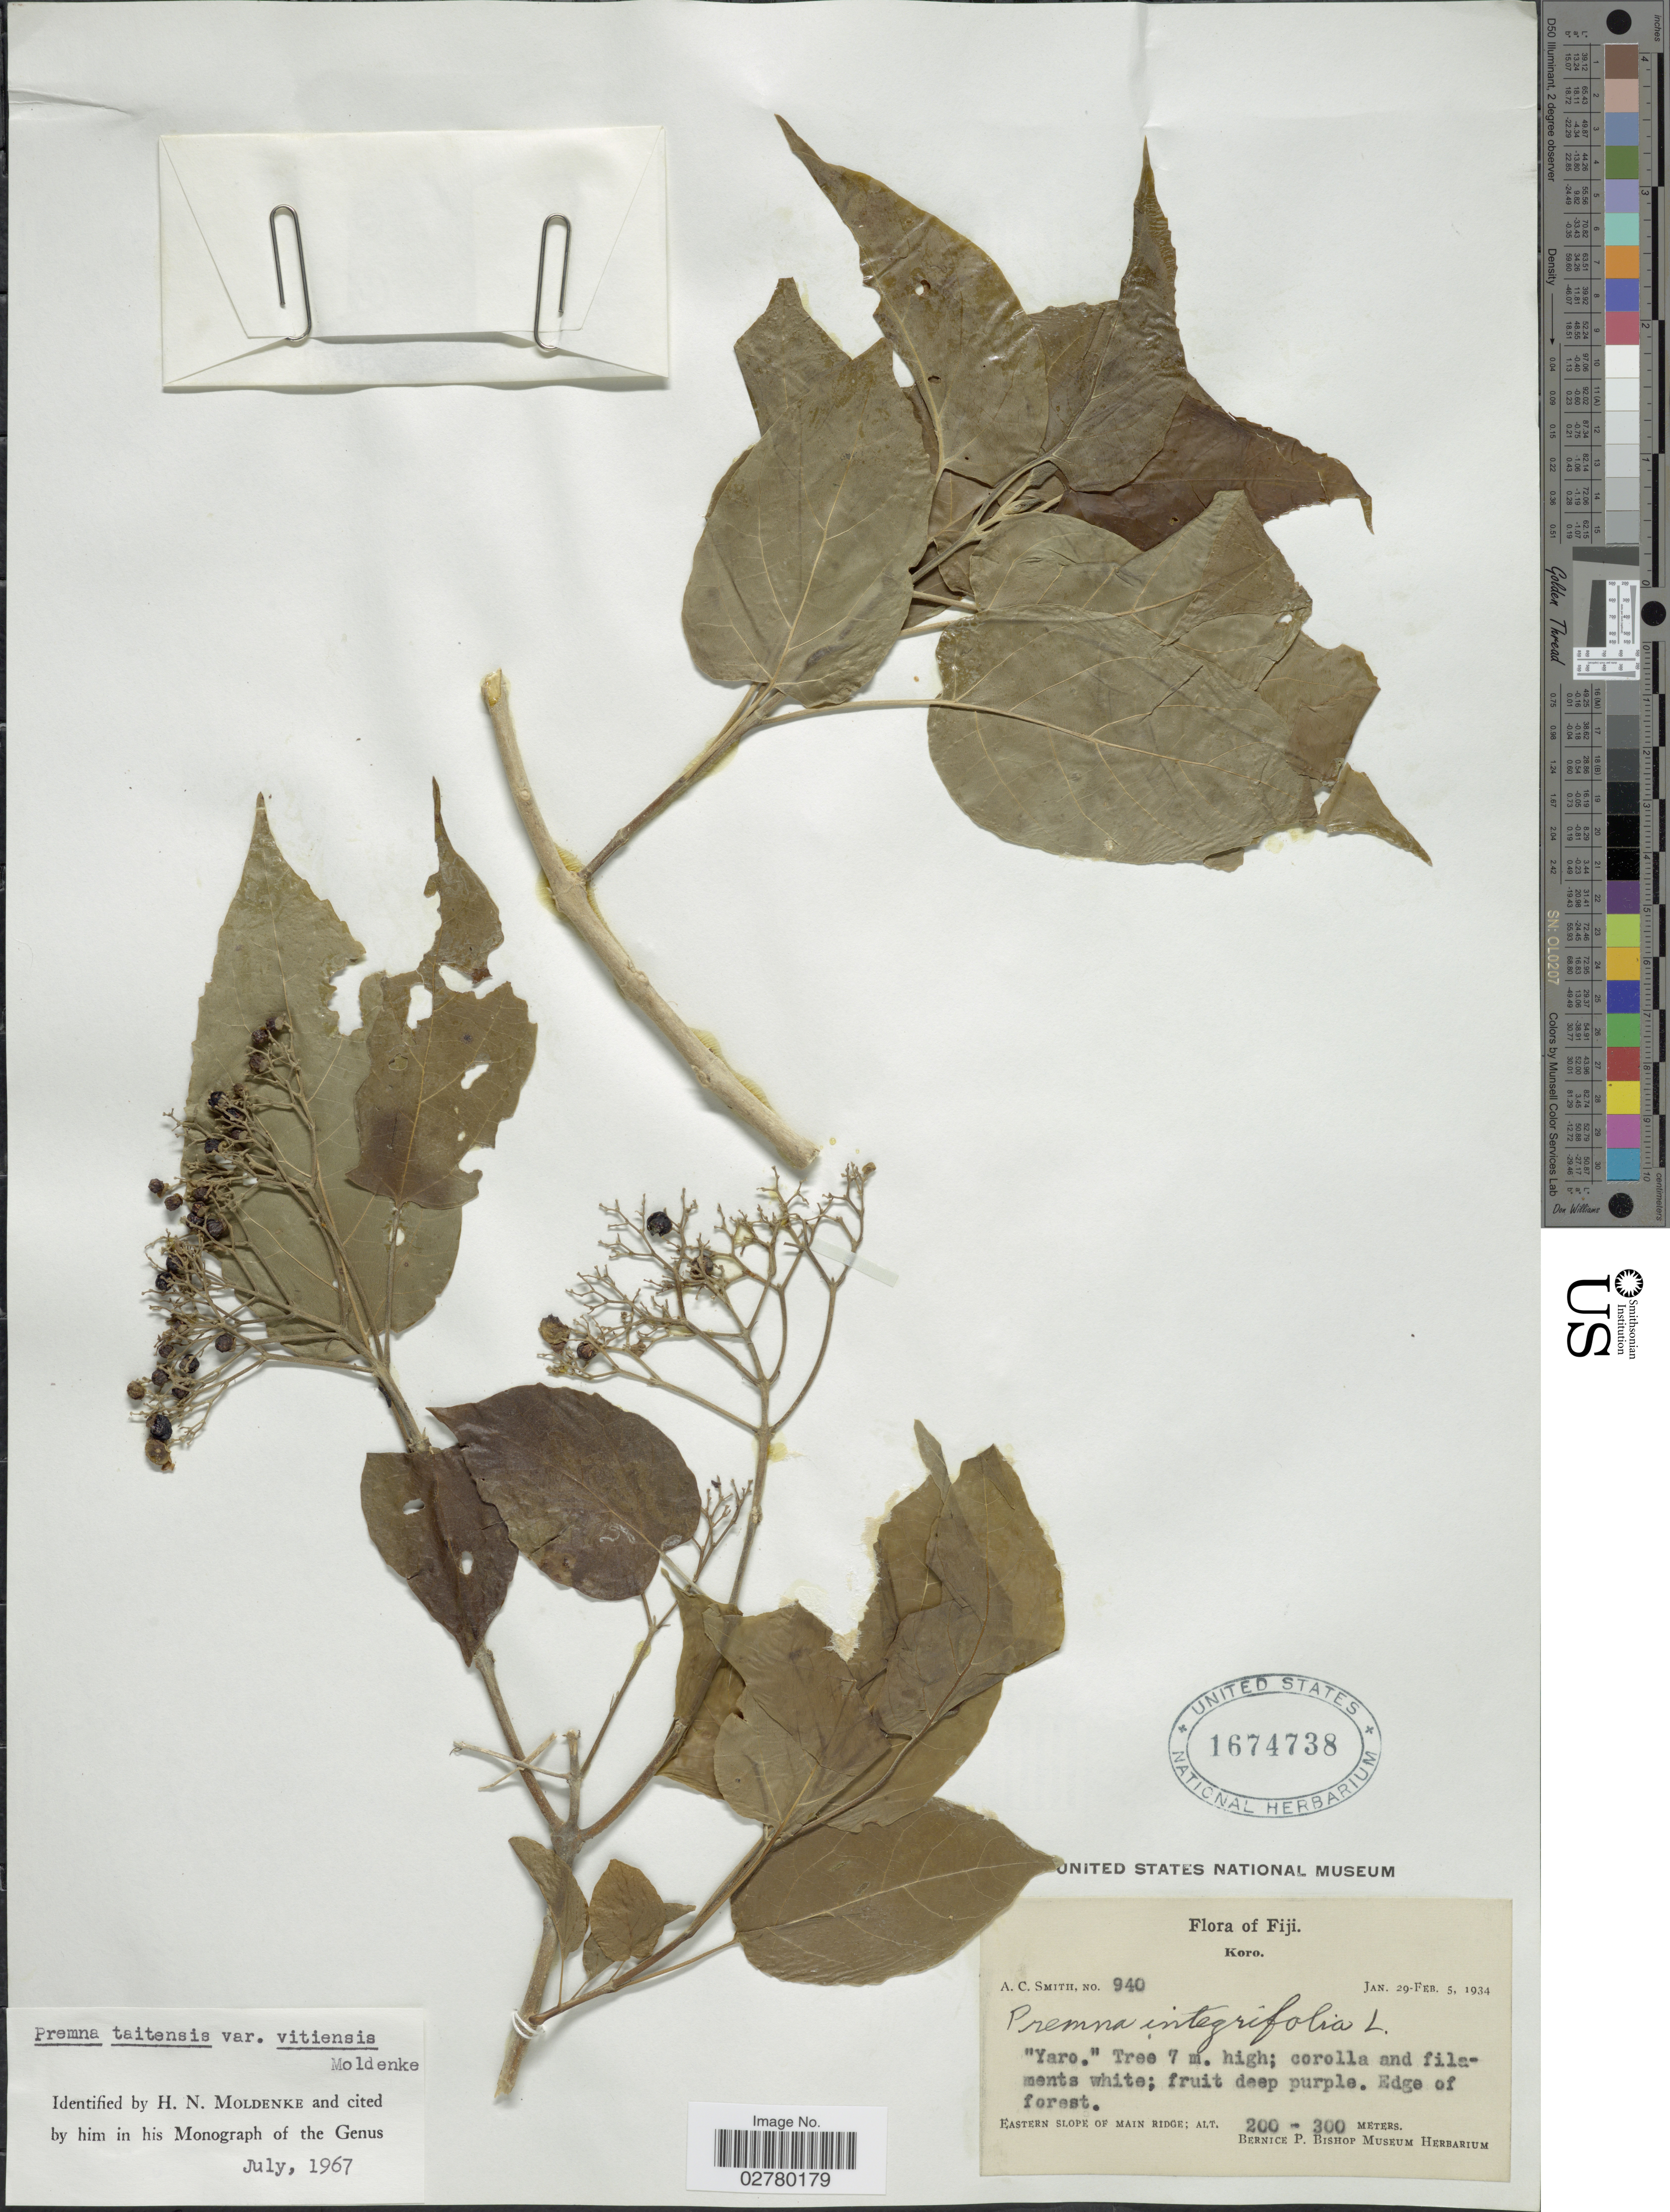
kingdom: Plantae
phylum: Tracheophyta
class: Magnoliopsida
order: Lamiales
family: Lamiaceae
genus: Premna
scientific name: Premna taitensis var. vitiensis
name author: Moldenke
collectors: A. C. Smith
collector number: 940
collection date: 1934-01-29/1934-02-05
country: Fiji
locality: Koro. Eastern slope of main ridge.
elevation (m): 200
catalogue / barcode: US 1674738